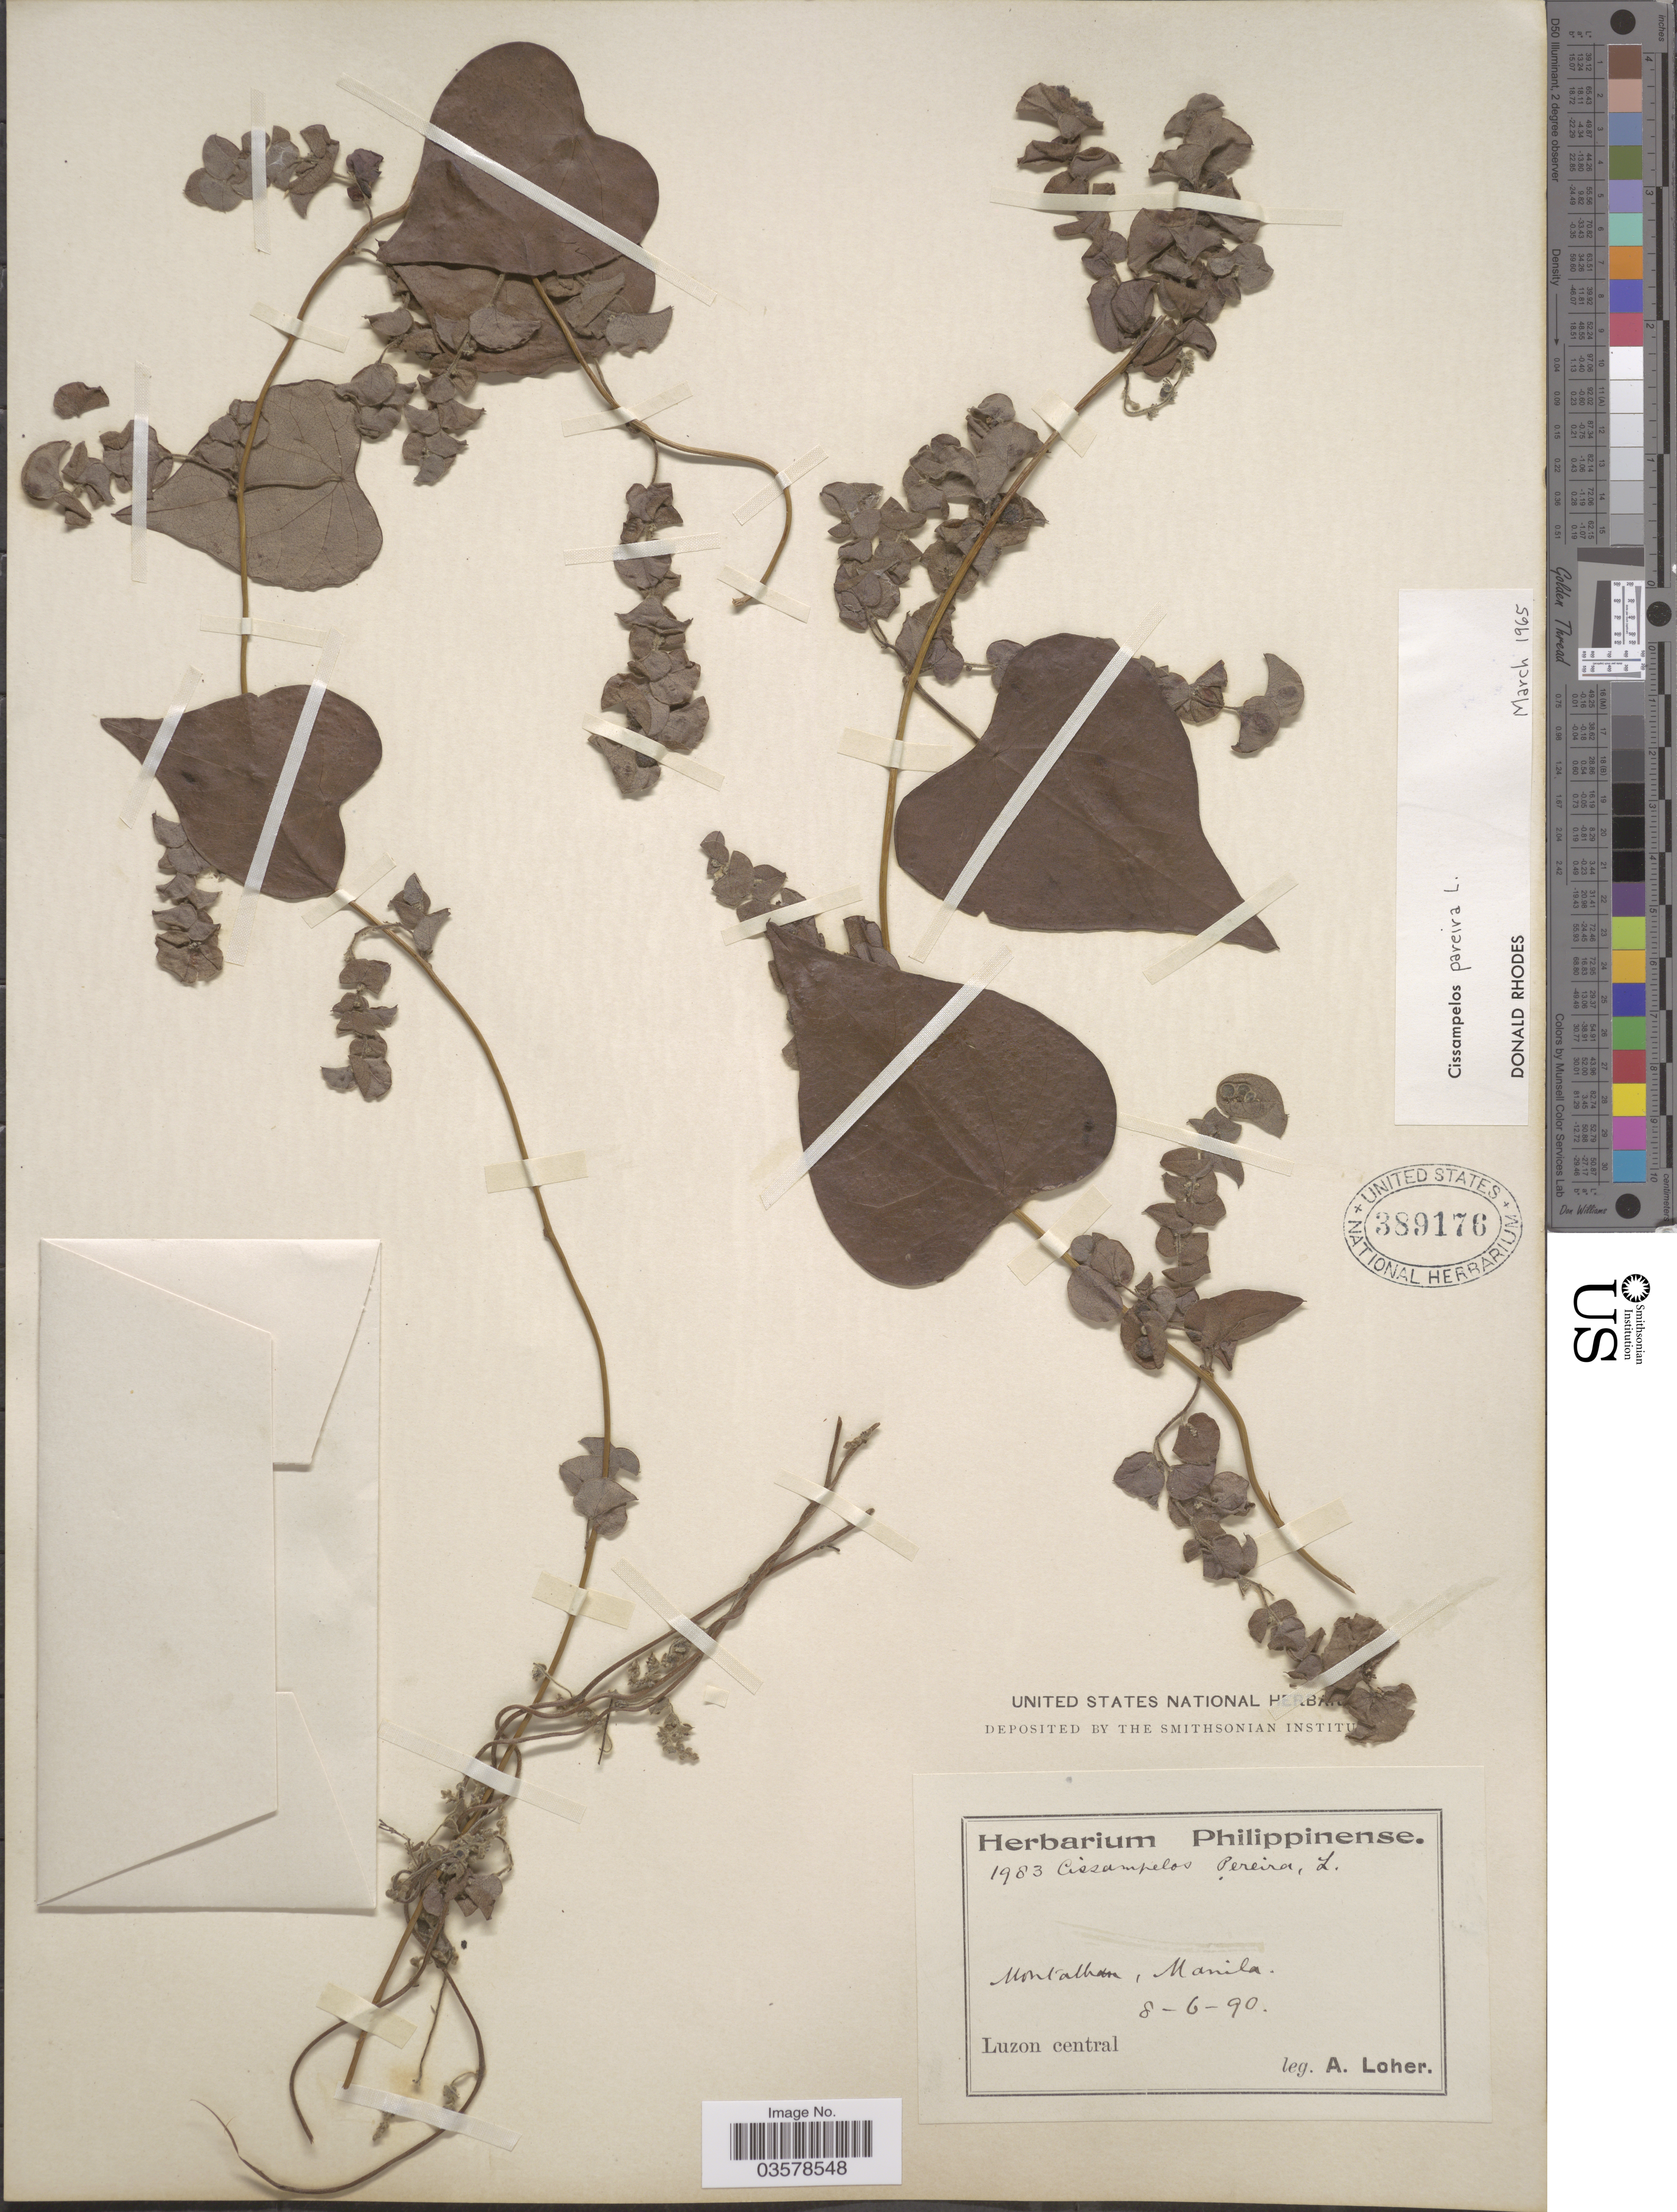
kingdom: Plantae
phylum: Tracheophyta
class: Magnoliopsida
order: Ranunculales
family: Menispermaceae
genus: Cissampelos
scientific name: Cissampelos pareira var. hirsuta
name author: (Buch.-Ham. ex DC.) Forman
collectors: A. Loher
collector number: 1983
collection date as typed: Transcribed d/m/y: 8/6/90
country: Philippines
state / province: Central Luzon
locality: Montalban, Manila. Luzon central.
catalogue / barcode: US 389176